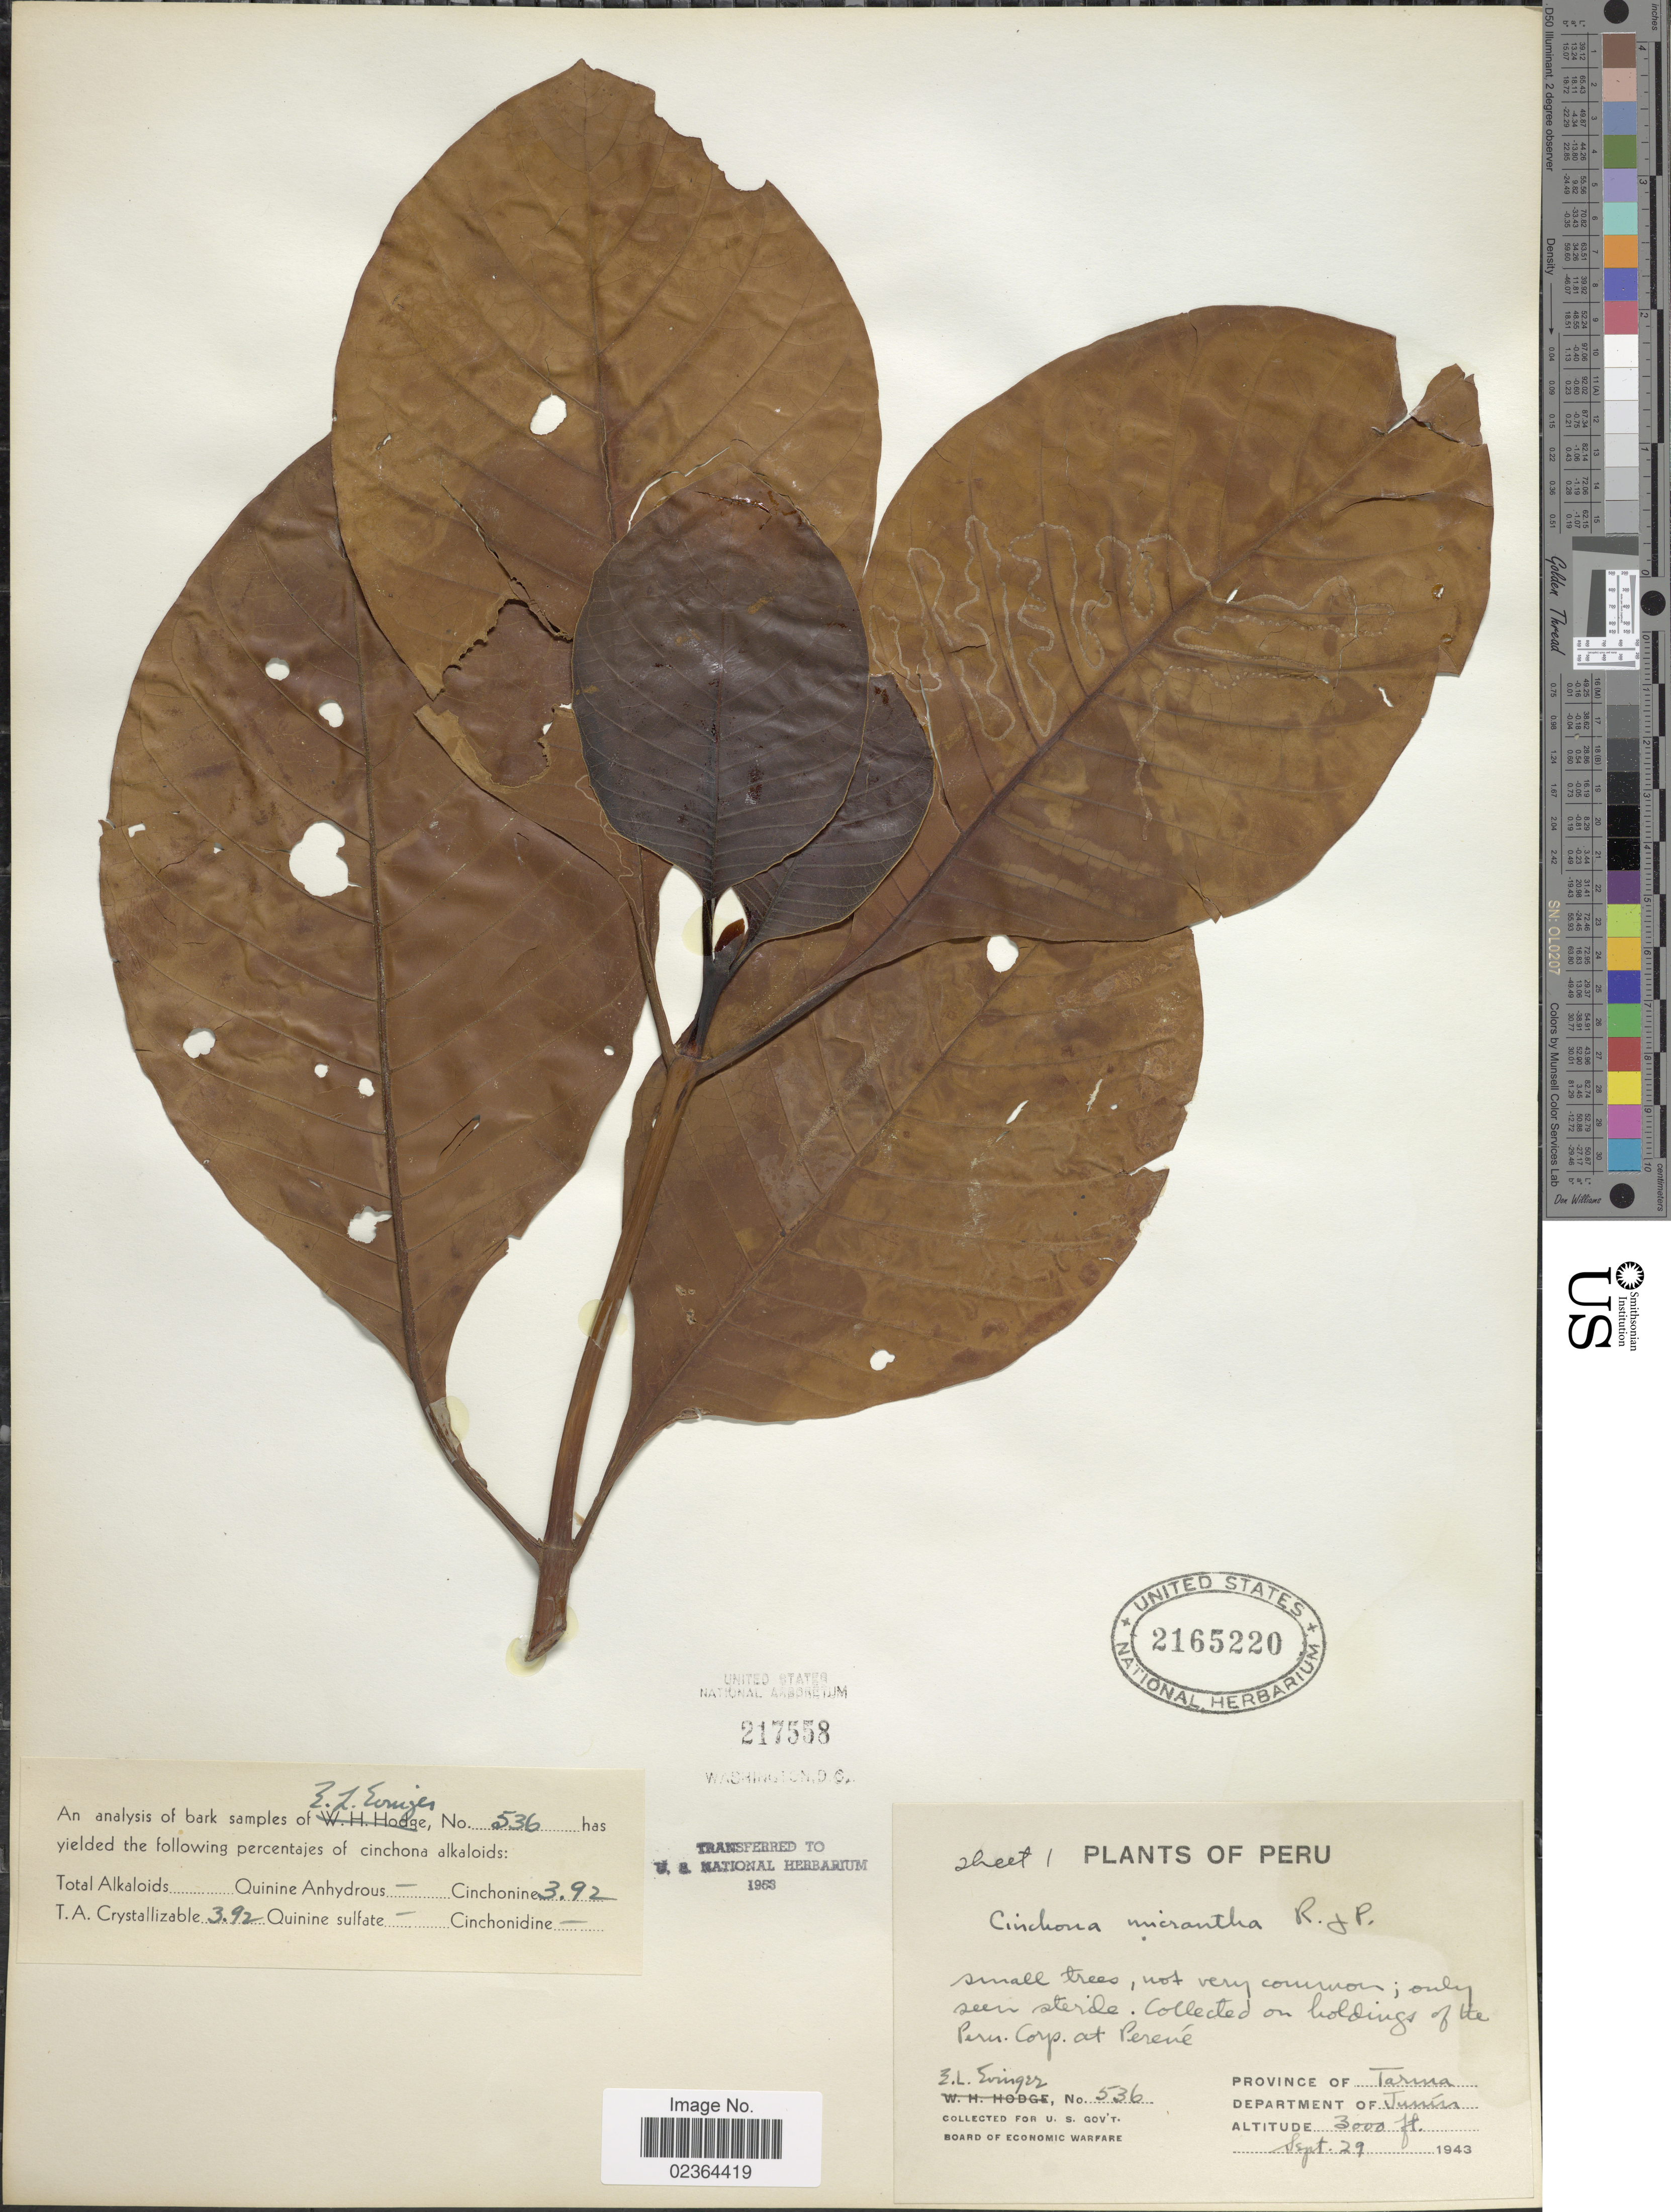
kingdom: Plantae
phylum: Tracheophyta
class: Magnoliopsida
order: Gentianales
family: Rubiaceae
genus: Cinchona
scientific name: Cinchona micrantha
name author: Ruiz & Pav.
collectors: E. Evinger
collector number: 536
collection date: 1943-09-29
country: Peru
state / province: Junín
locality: Province of Tarma, Department of Junin, on holdings of the Peru. Corp. at Perene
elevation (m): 914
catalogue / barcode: US 2165220